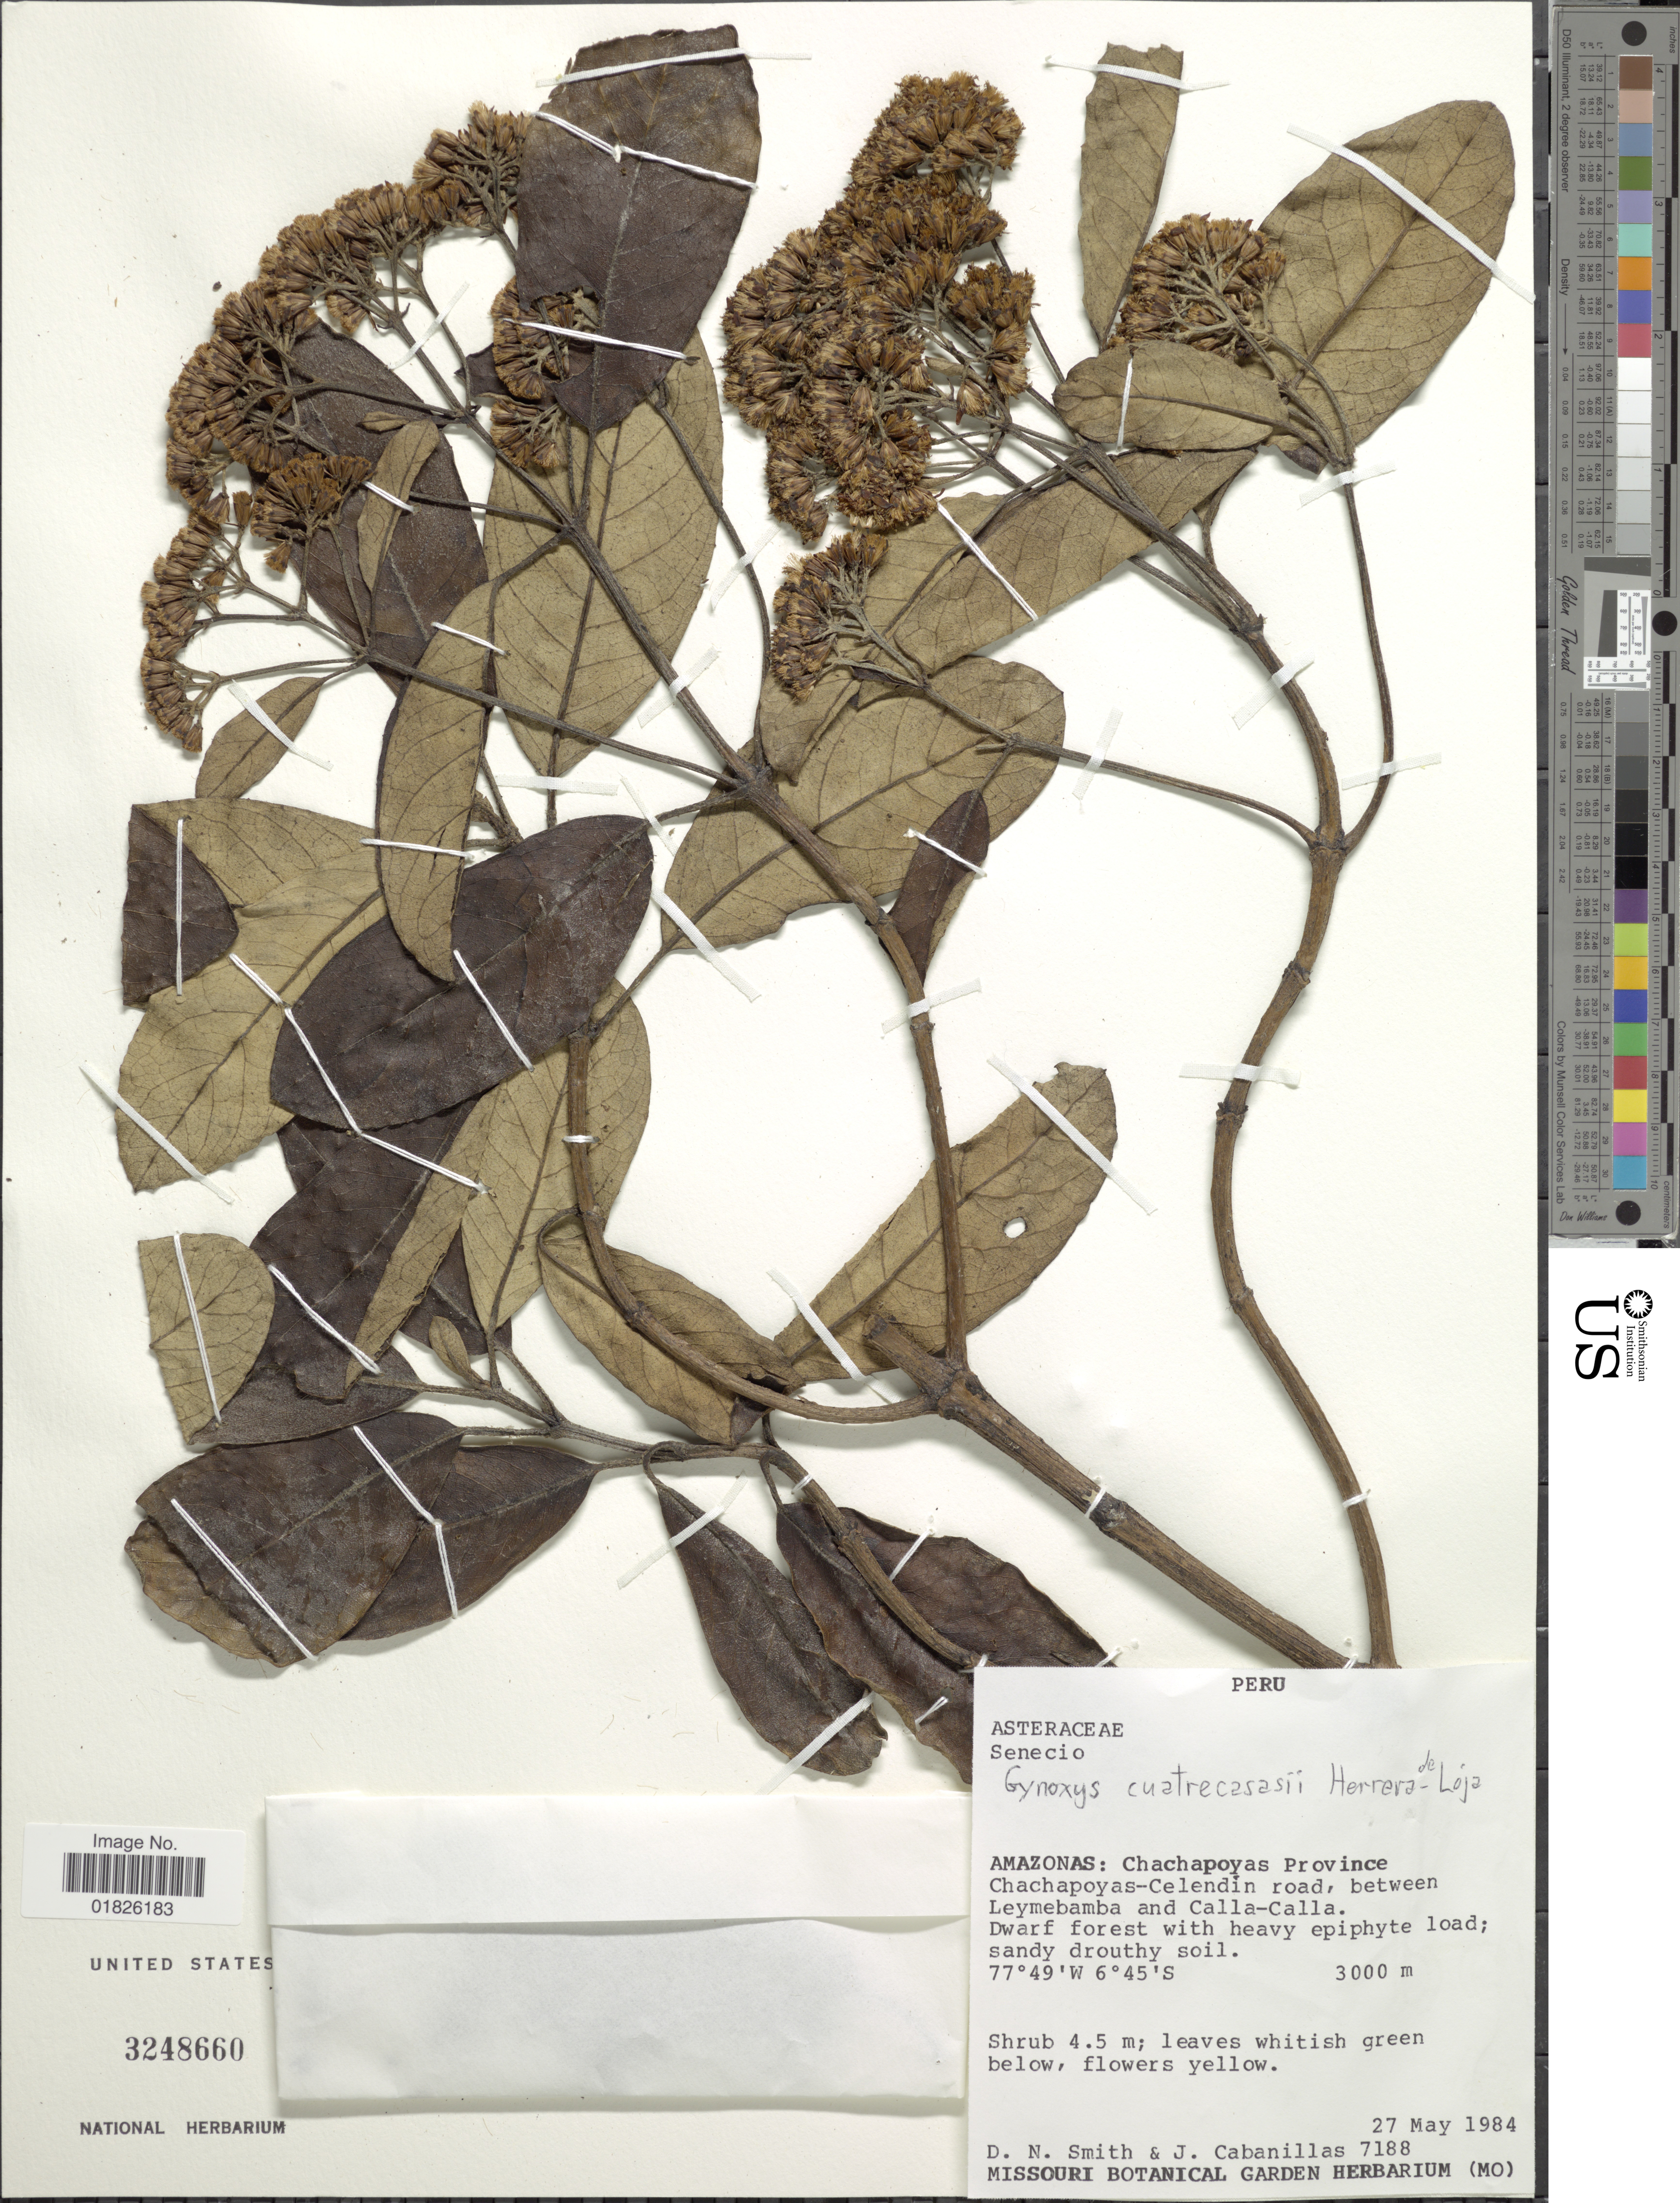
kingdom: Plantae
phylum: Tracheophyta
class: Magnoliopsida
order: Asterales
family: Asteraceae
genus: Gynoxys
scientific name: Gynoxys cuatrecasasii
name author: B. Herrera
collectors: D. Smith & J. Cabanillas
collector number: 7188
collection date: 1984-05-27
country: Peru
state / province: Amazonas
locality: Chachapoyas province. Chachapoyas-Celendin Road, between Leymebamba and Calla-Calla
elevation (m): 3000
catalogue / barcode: US 3248660